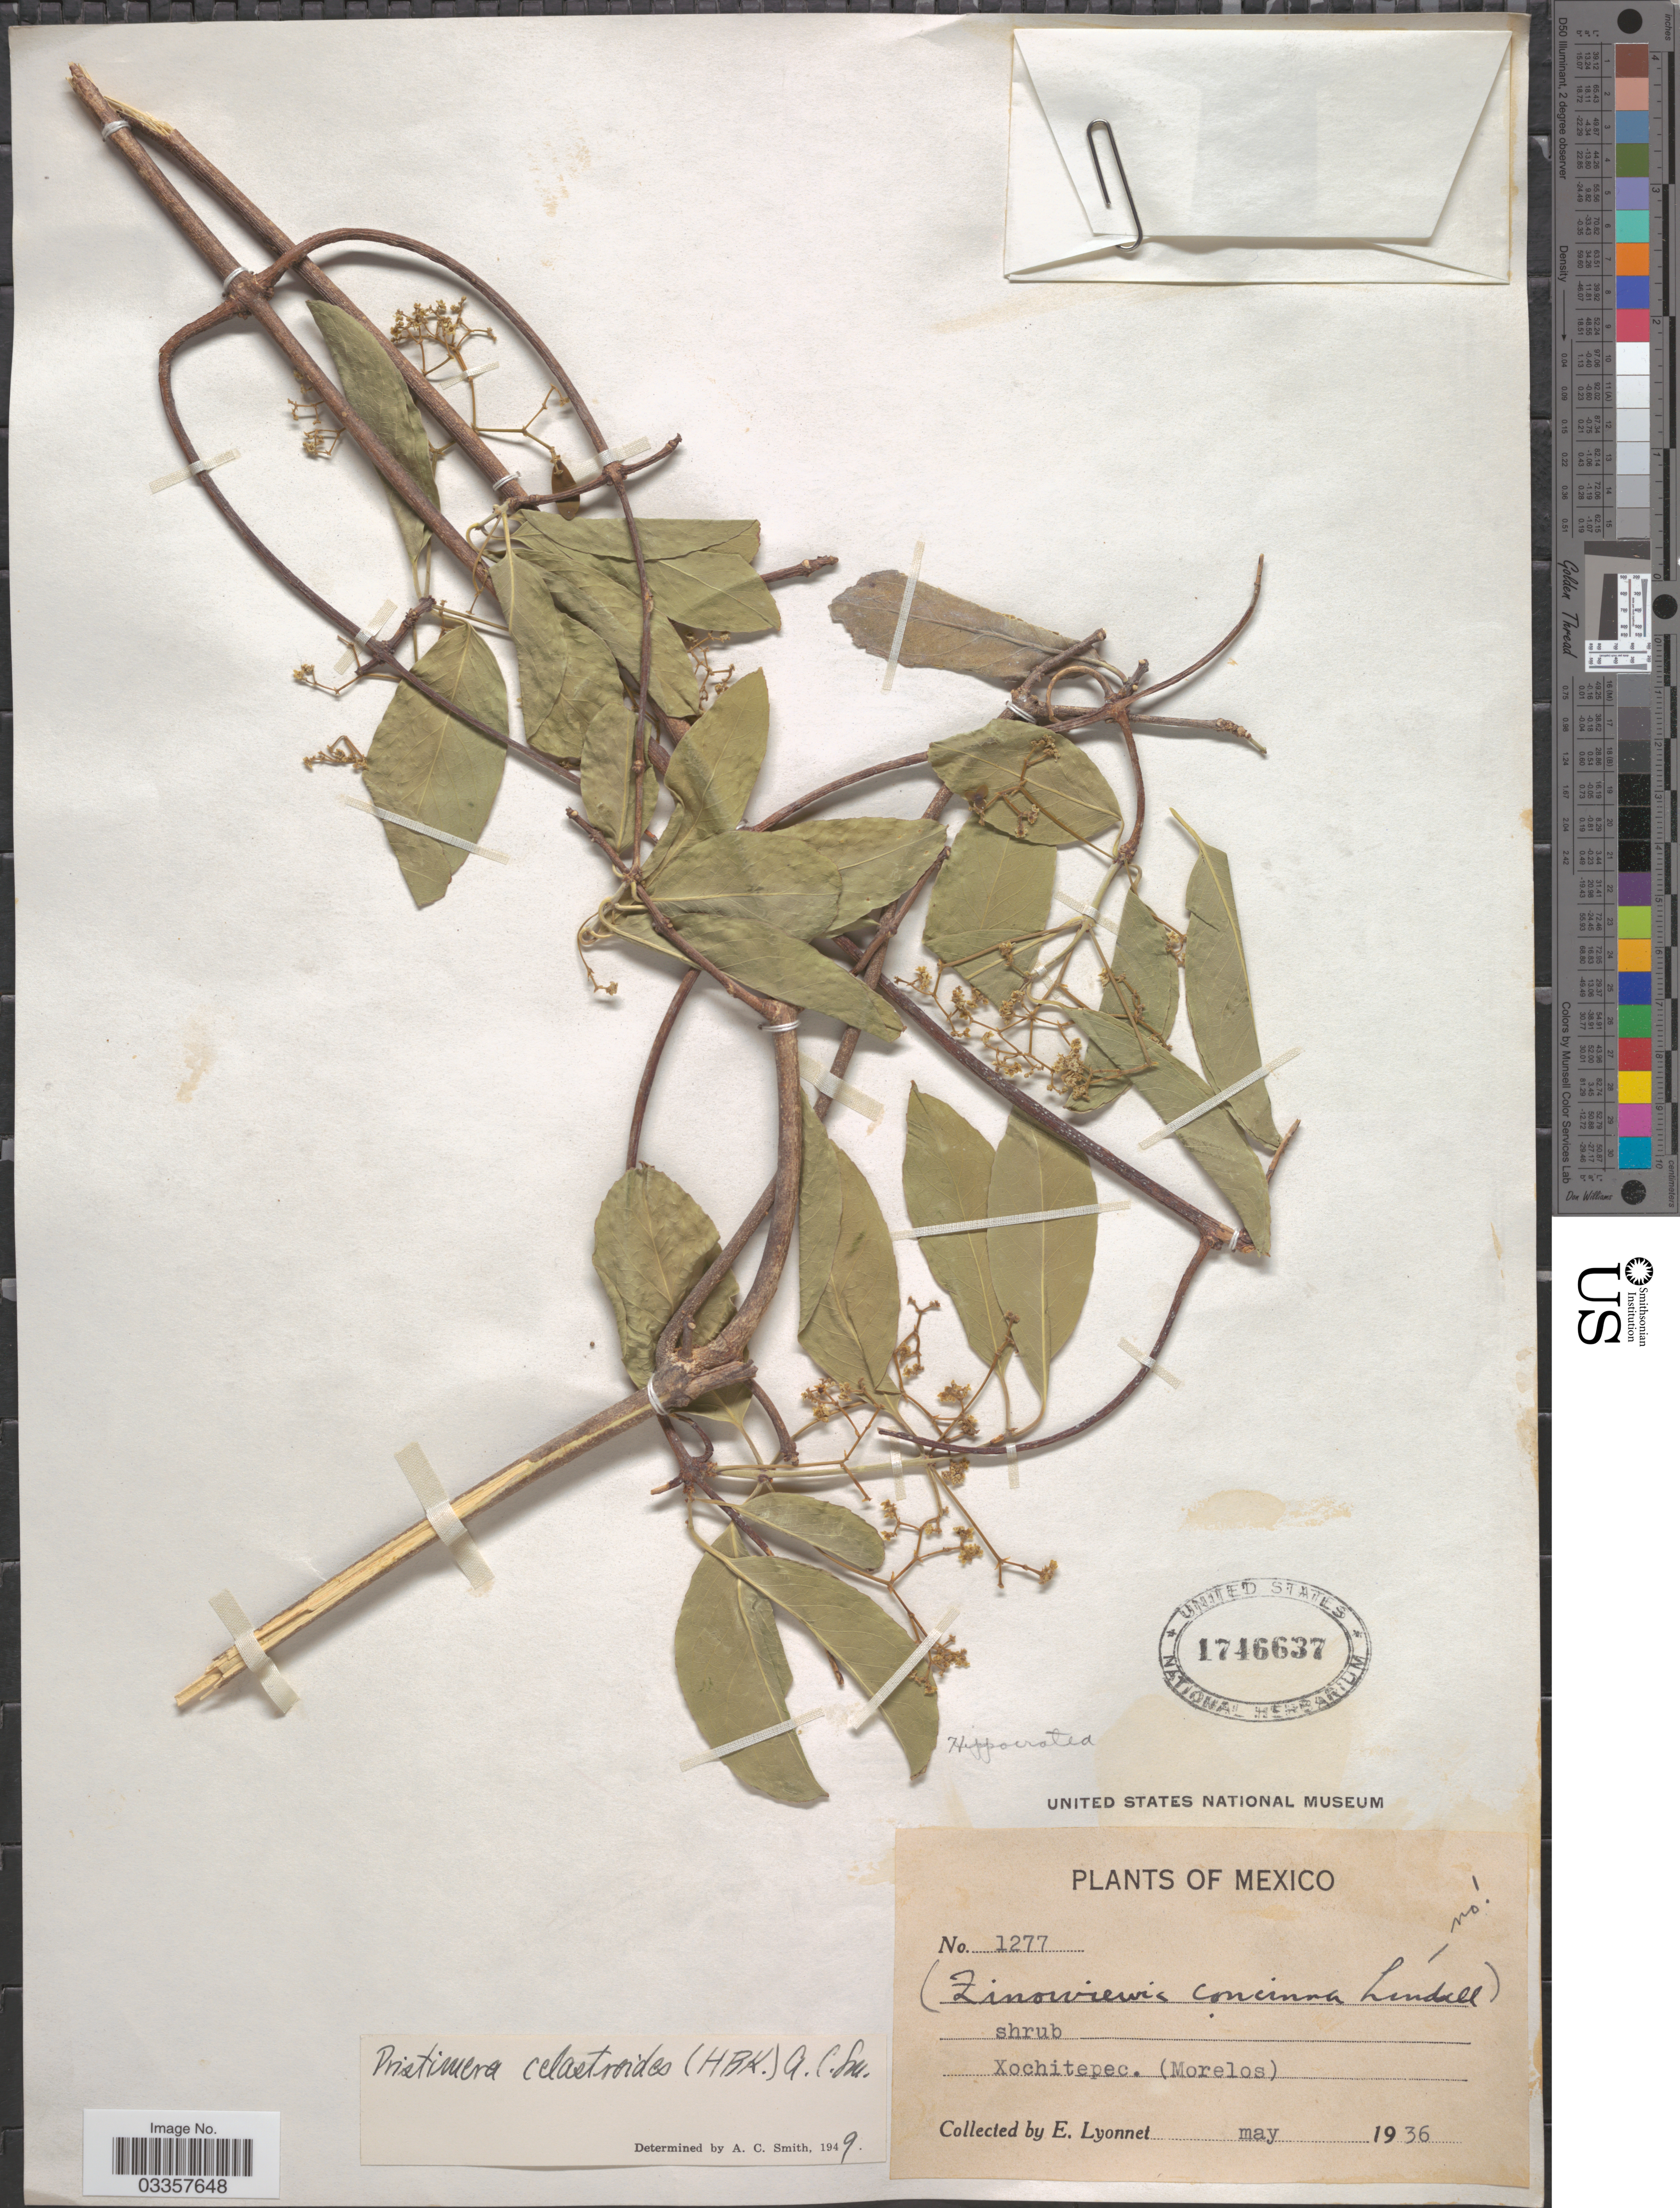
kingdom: Plantae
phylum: Tracheophyta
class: Magnoliopsida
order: Celastrales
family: Celastraceae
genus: Pristimera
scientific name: Pristimera celastroides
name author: (Kunth) A.C. Sm.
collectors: E. Lyonnet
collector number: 1277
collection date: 1936-05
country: Mexico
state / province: Morelos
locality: Xochitepec.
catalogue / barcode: US 1746637